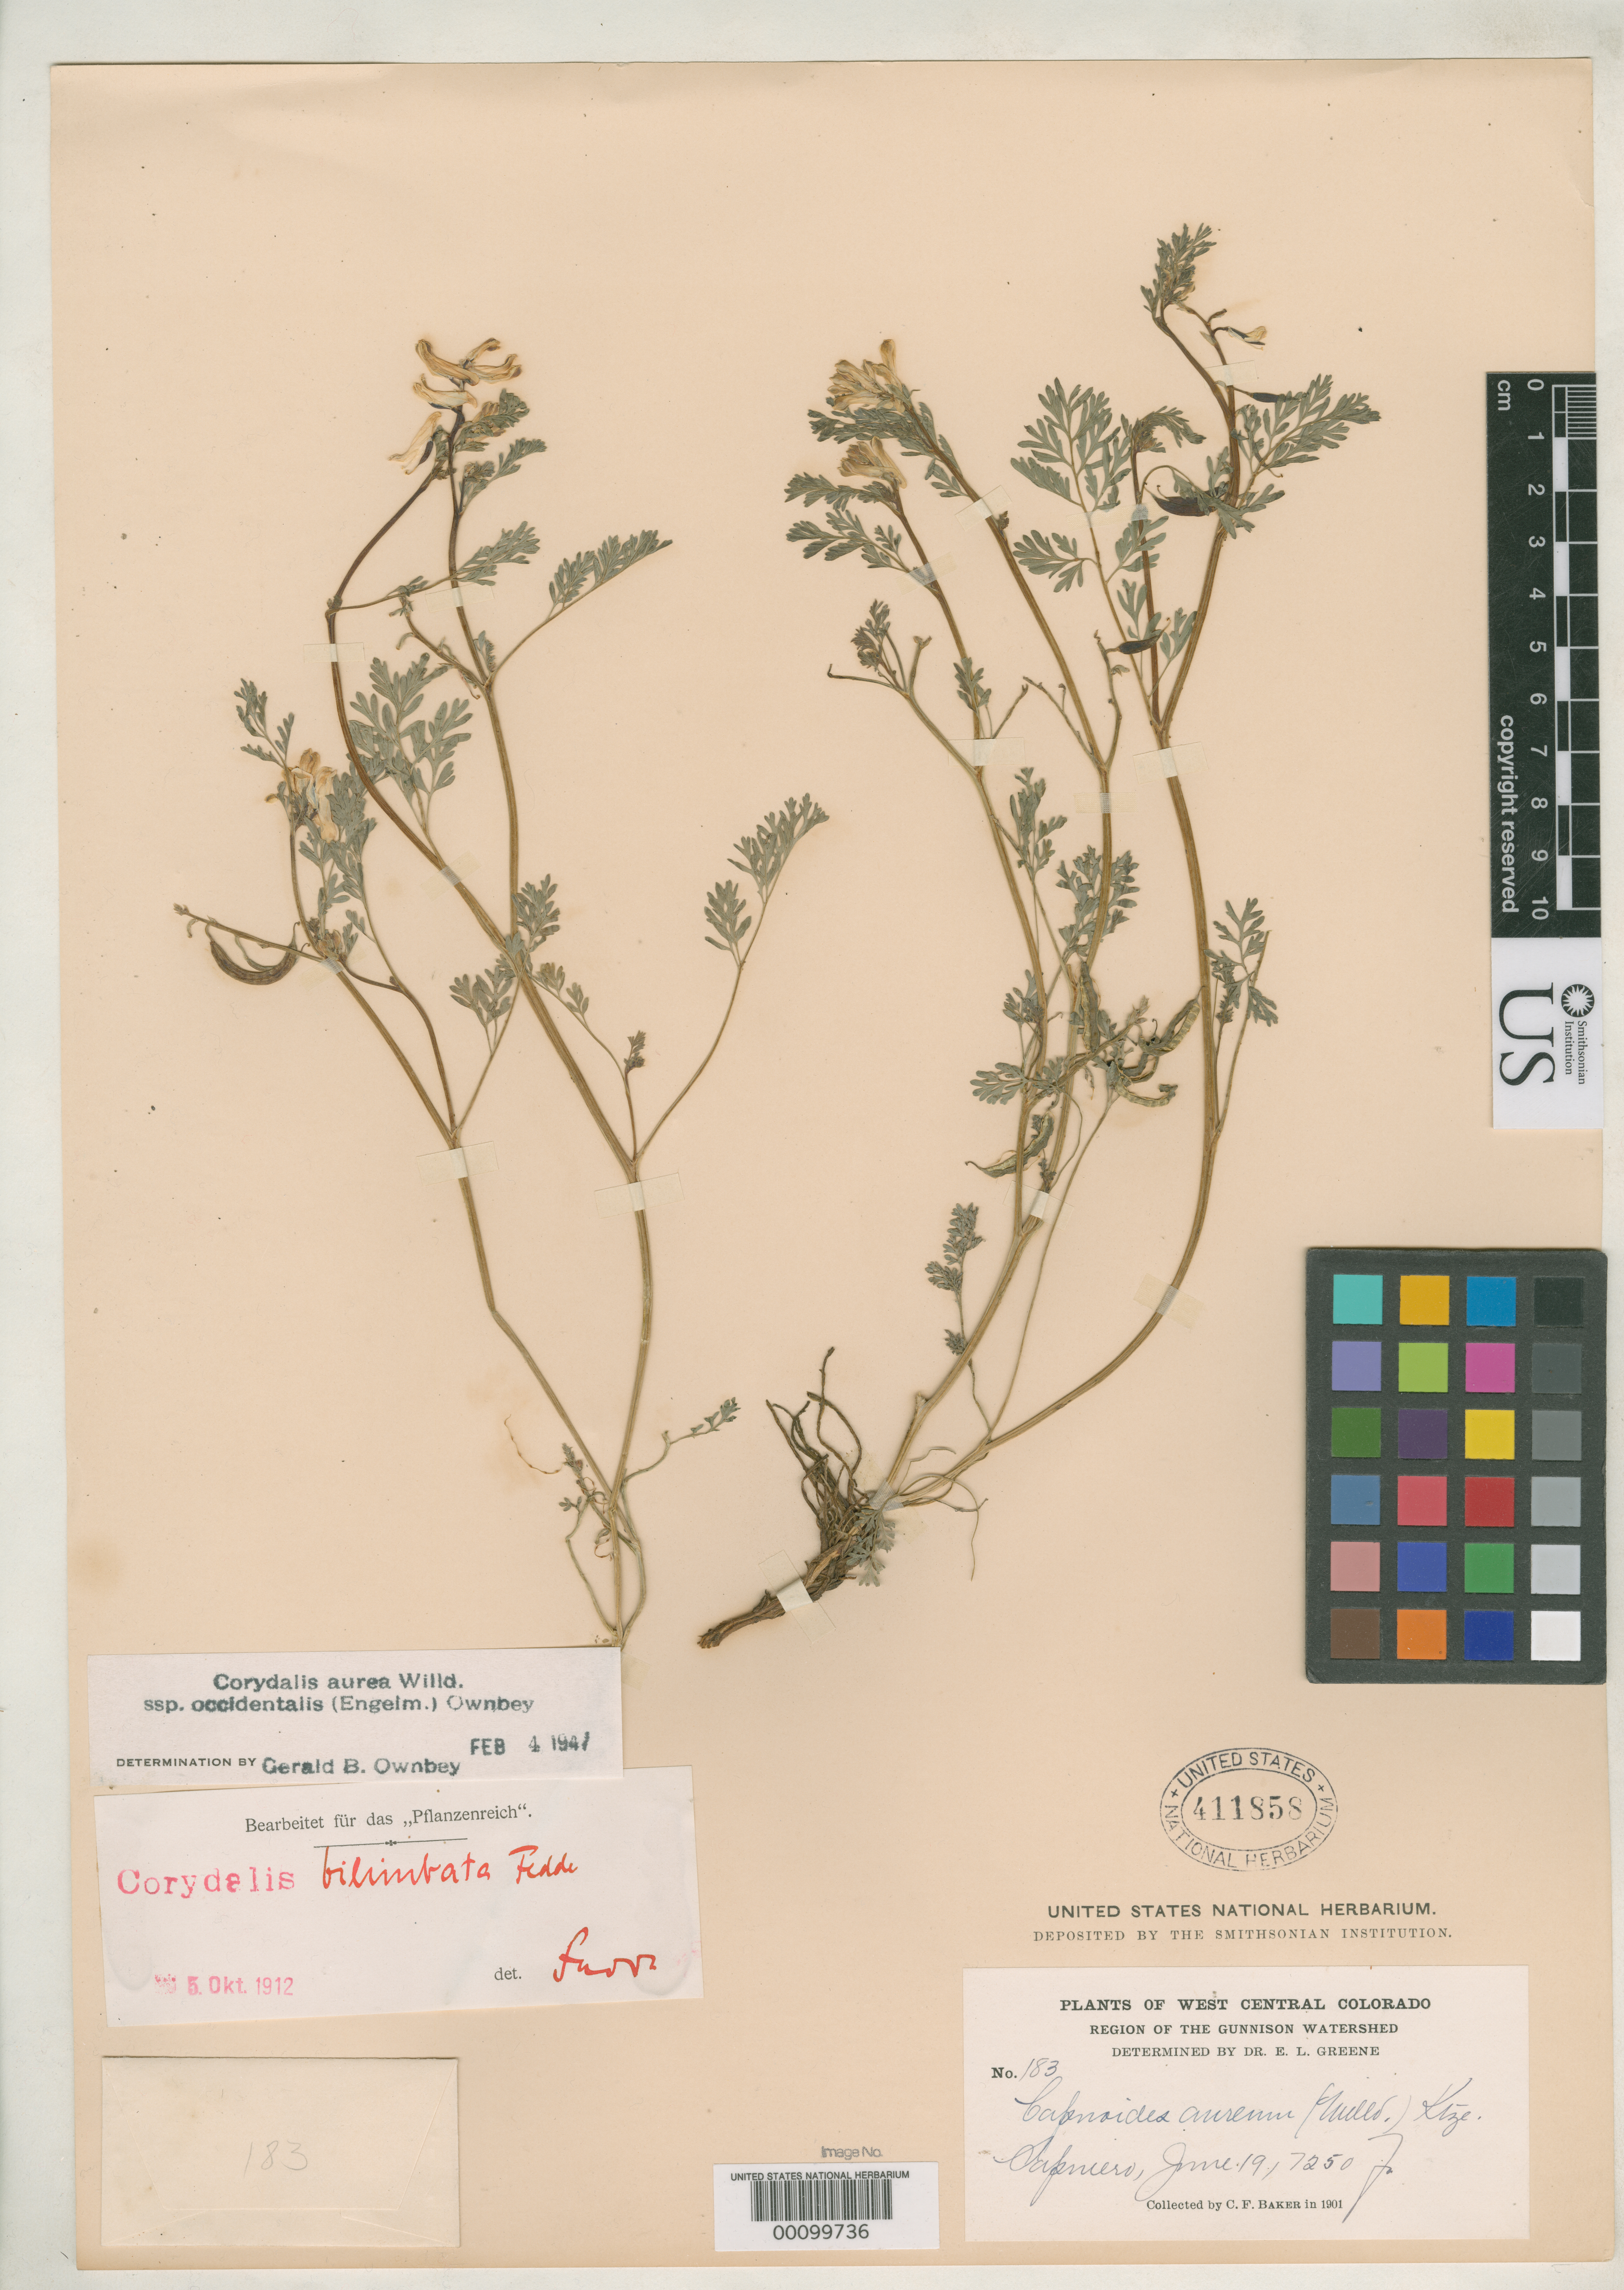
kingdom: Plantae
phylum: Tracheophyta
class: Magnoliopsida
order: Ranunculales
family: Papaveraceae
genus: Corydalis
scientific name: Corydalis bilimbata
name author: Fedde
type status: Isotype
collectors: C. F. Baker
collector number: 183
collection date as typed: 19 Jun 1901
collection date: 1901-06-19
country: United States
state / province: Colorado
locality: Region of Gunmson watershed, Sapinero.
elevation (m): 2210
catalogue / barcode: US 411858